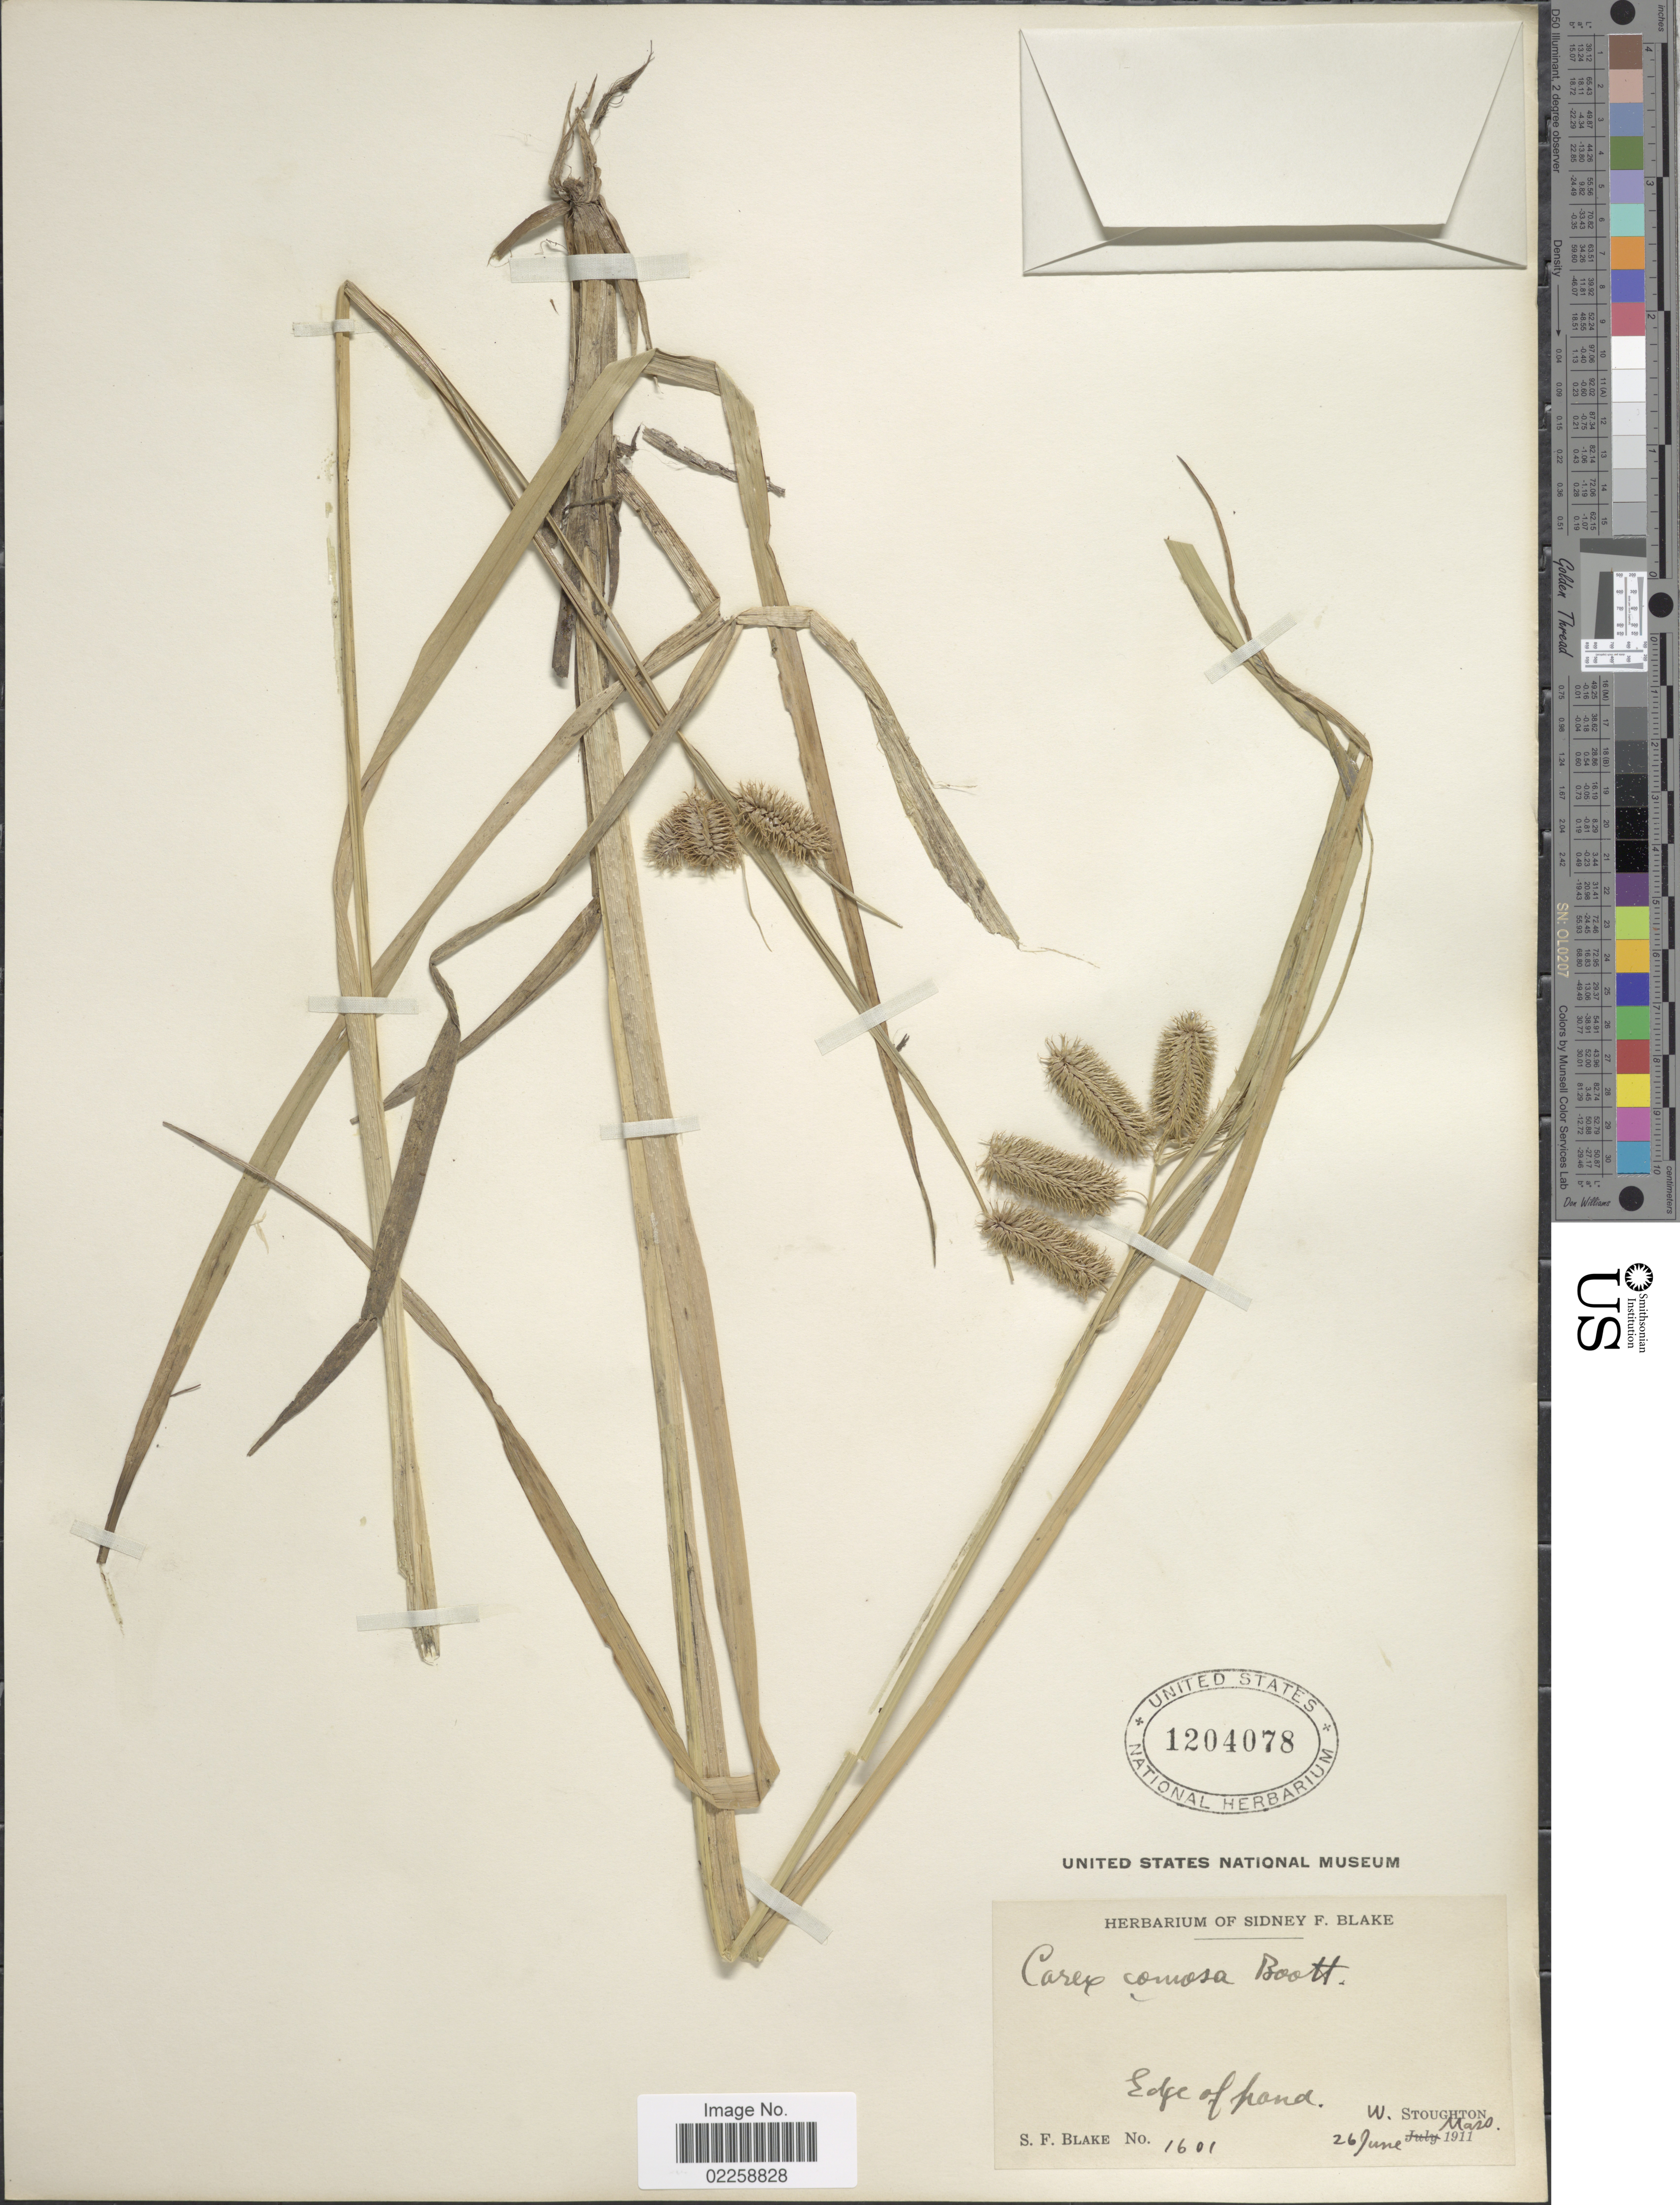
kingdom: Plantae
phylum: Tracheophyta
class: Liliopsida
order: Poales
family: Cyperaceae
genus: Carex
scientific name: Carex comosa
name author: Boott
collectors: S. Blake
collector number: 1601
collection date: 1911-06-26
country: United States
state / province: Massachusetts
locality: Edge of pond., W Stoughton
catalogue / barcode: US 1204078